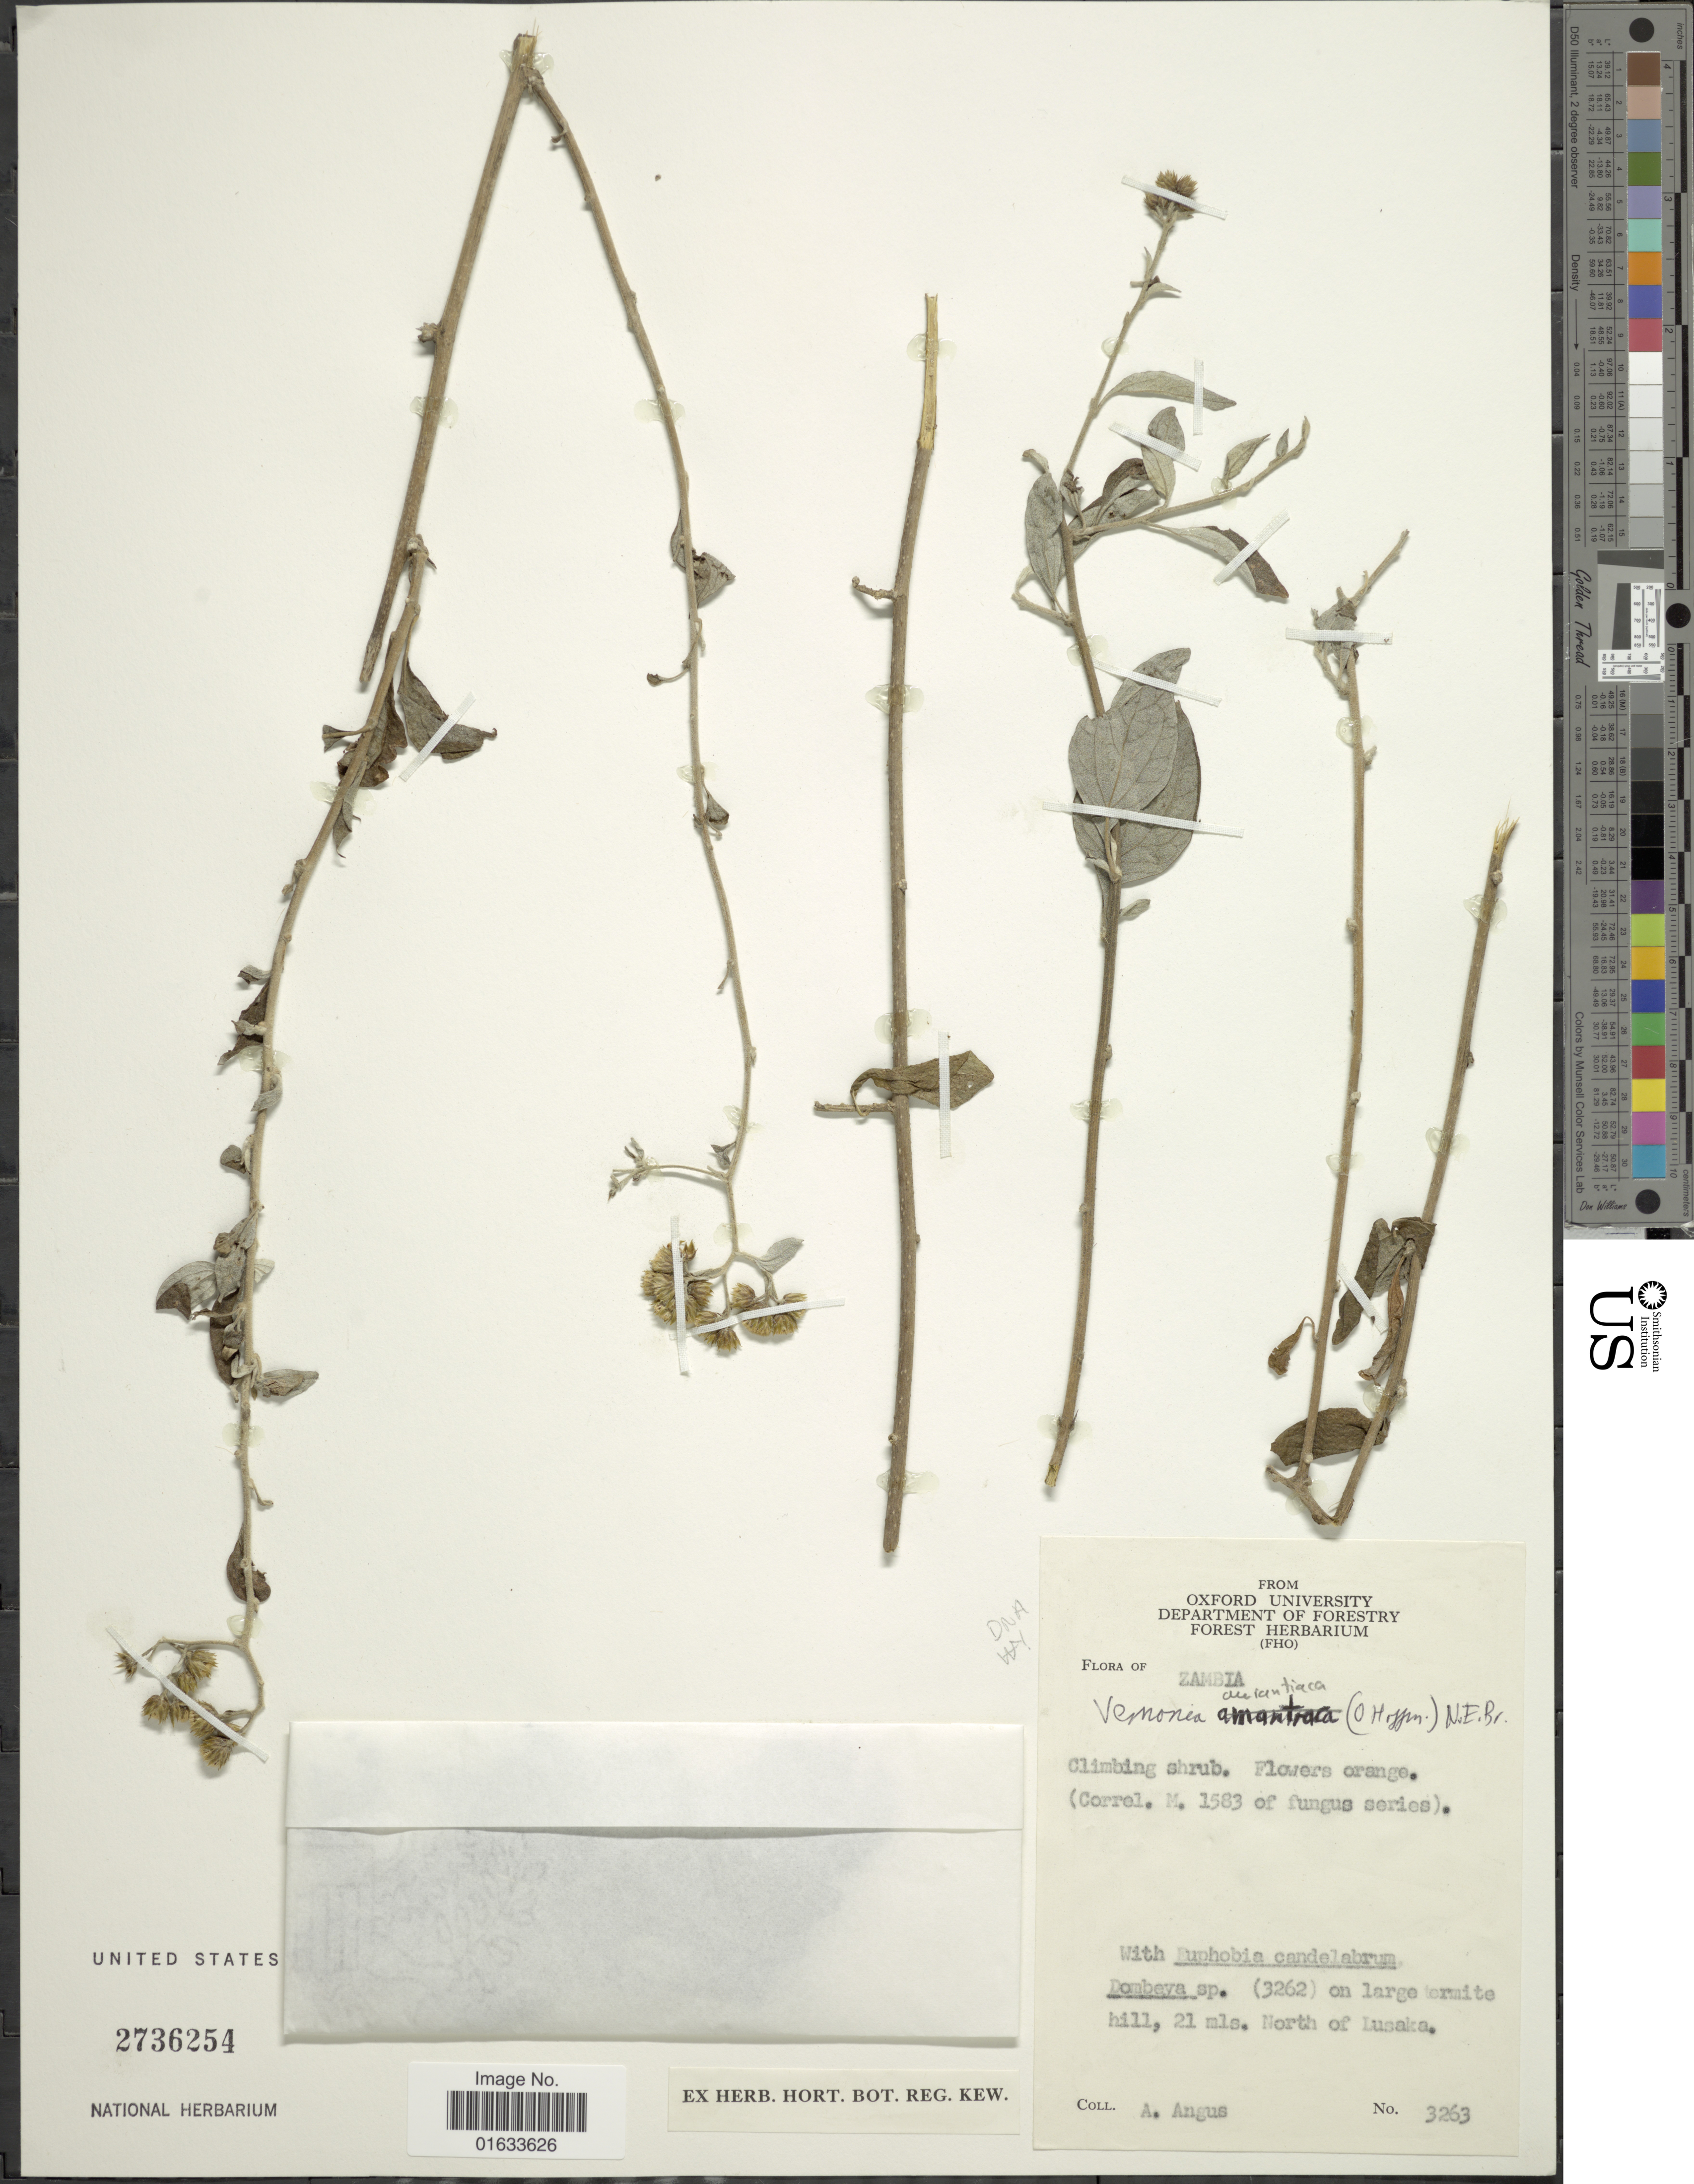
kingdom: Plantae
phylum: Tracheophyta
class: Magnoliopsida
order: Asterales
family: Asteraceae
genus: Distephanus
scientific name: Distephanus divaricatus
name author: (Steetz) H. Rob. & B. Kahn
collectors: -. Angus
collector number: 3263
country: Zambia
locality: On large termite hill, 21 mls. North of Lusake.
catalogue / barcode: US 2736254